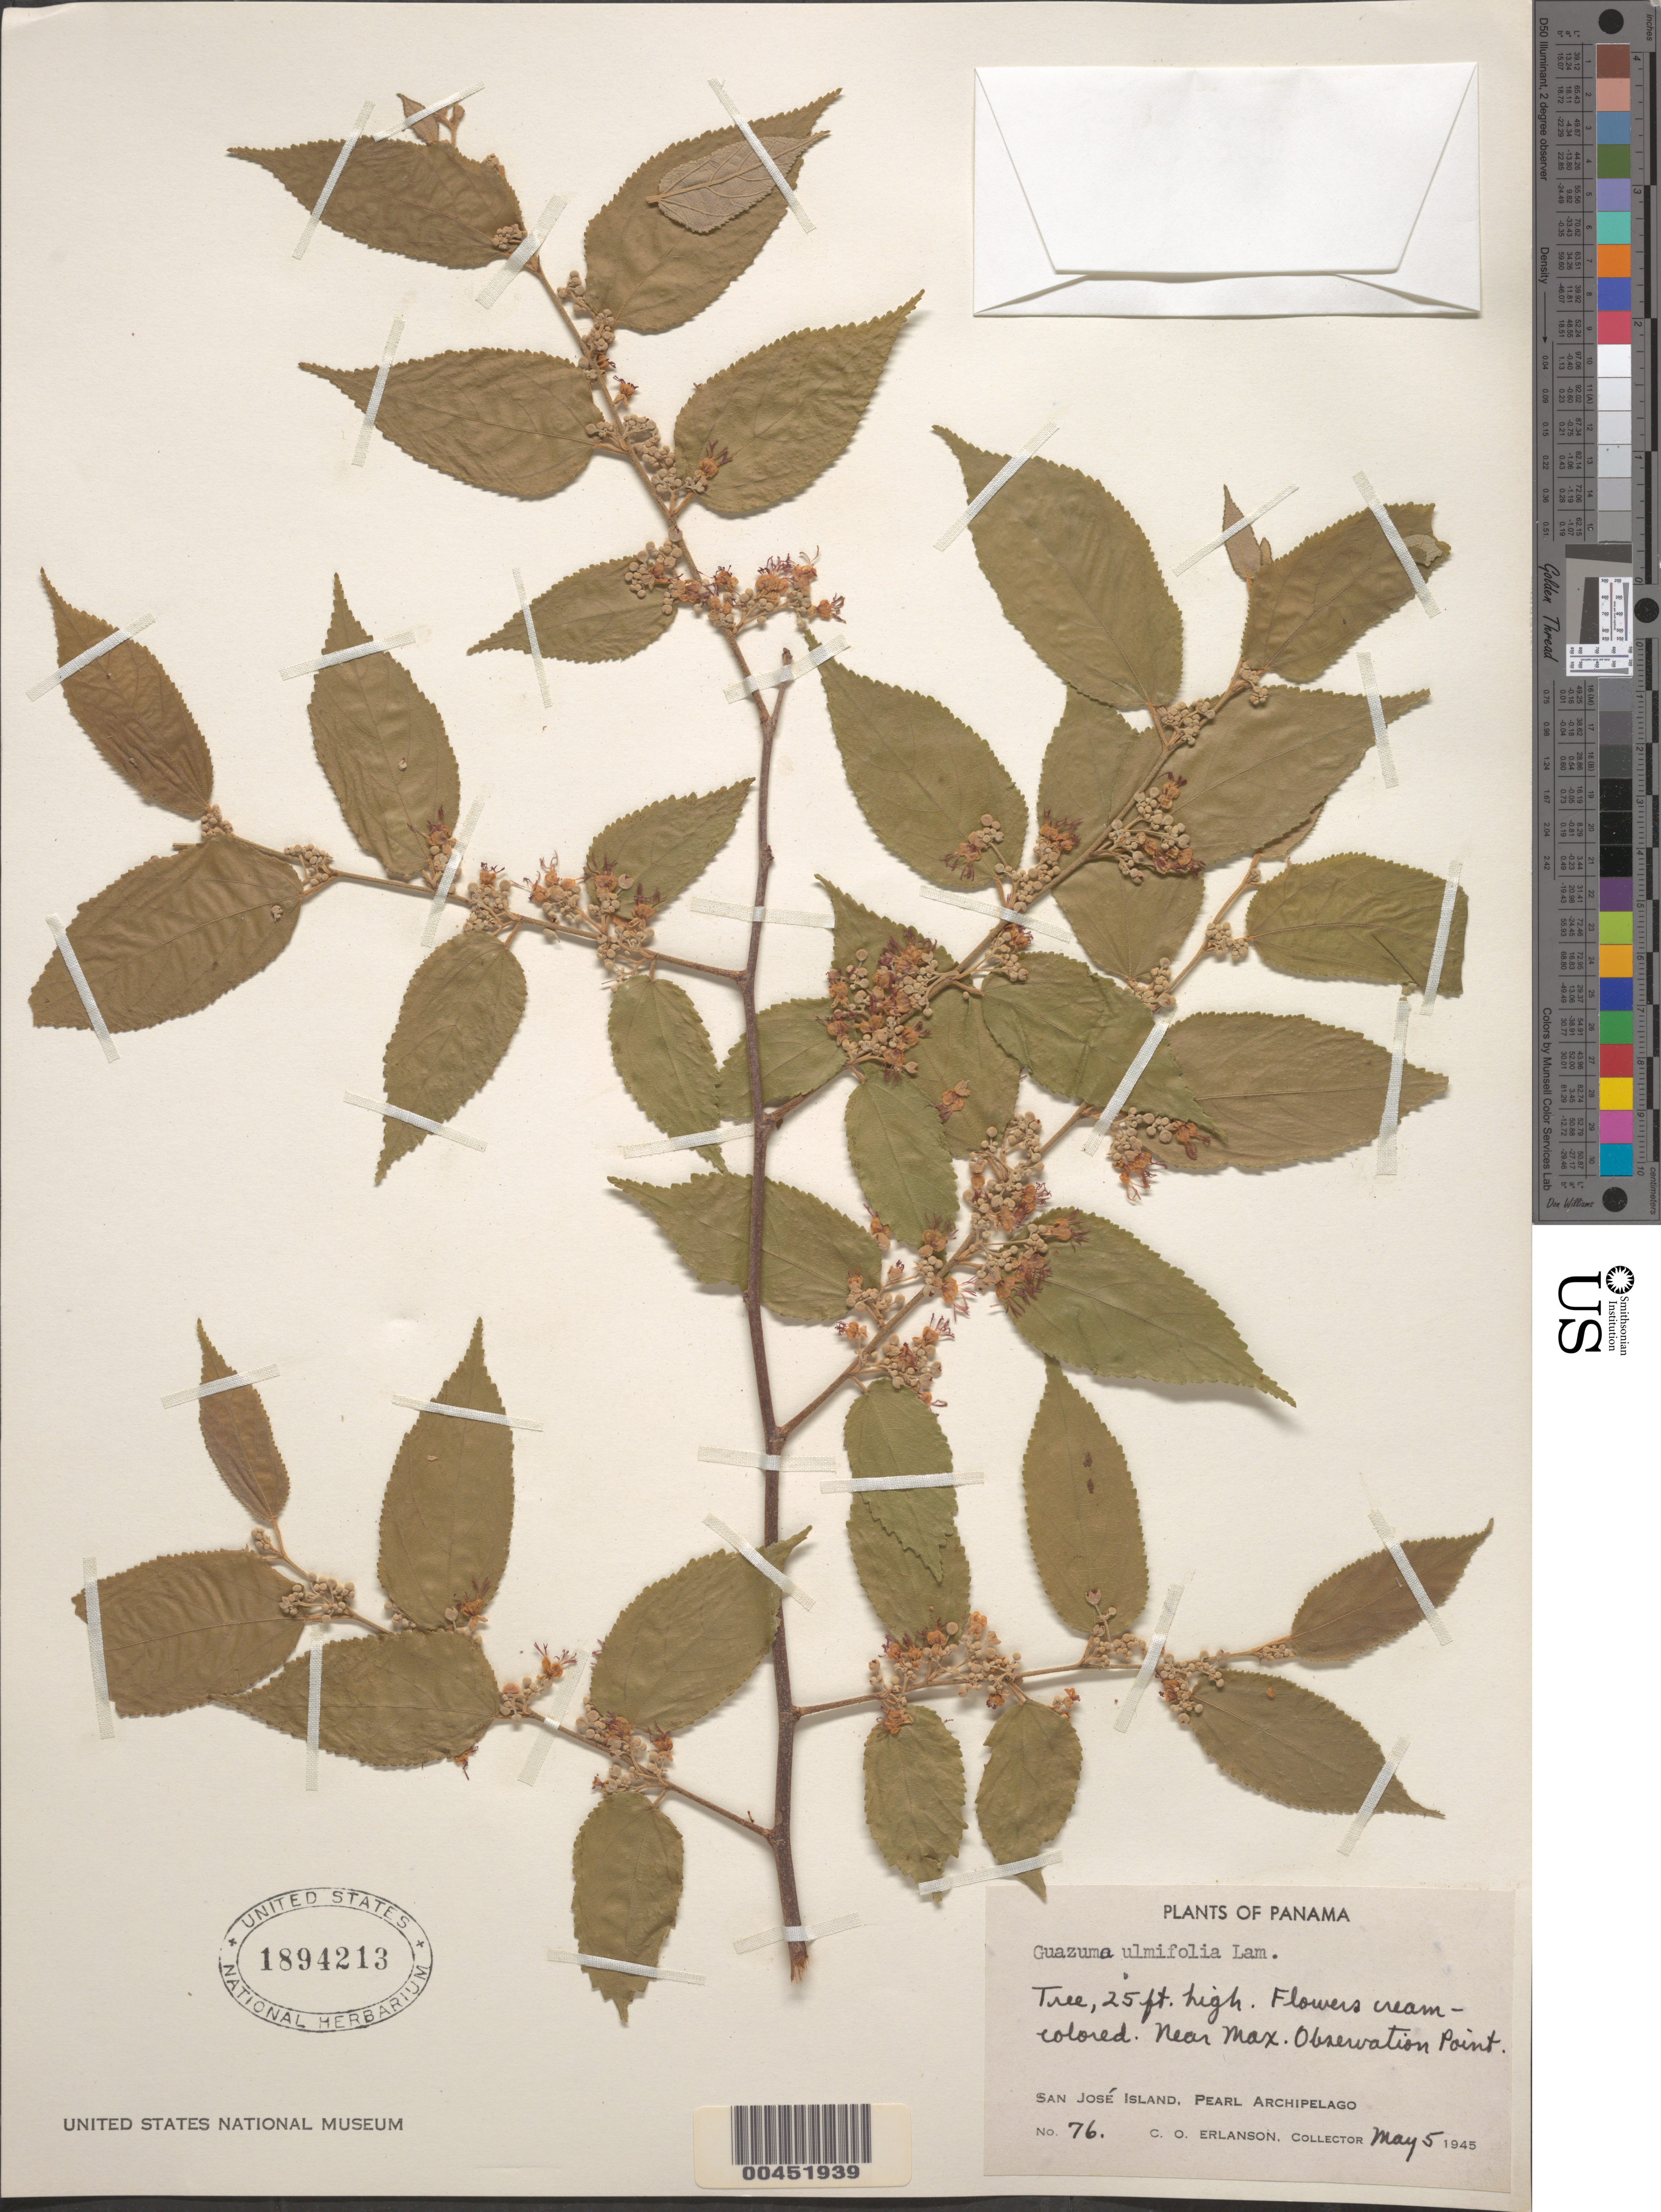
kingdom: Plantae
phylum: Tracheophyta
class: Magnoliopsida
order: Malvales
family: Malvaceae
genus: Guazuma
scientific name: Guazuma ulmifolia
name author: Lam.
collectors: C. O. Erlanson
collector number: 76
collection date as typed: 05 May 1945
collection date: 1945-05-05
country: Panama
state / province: Panamá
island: San José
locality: Near Max. Observation Point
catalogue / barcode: US 1894213